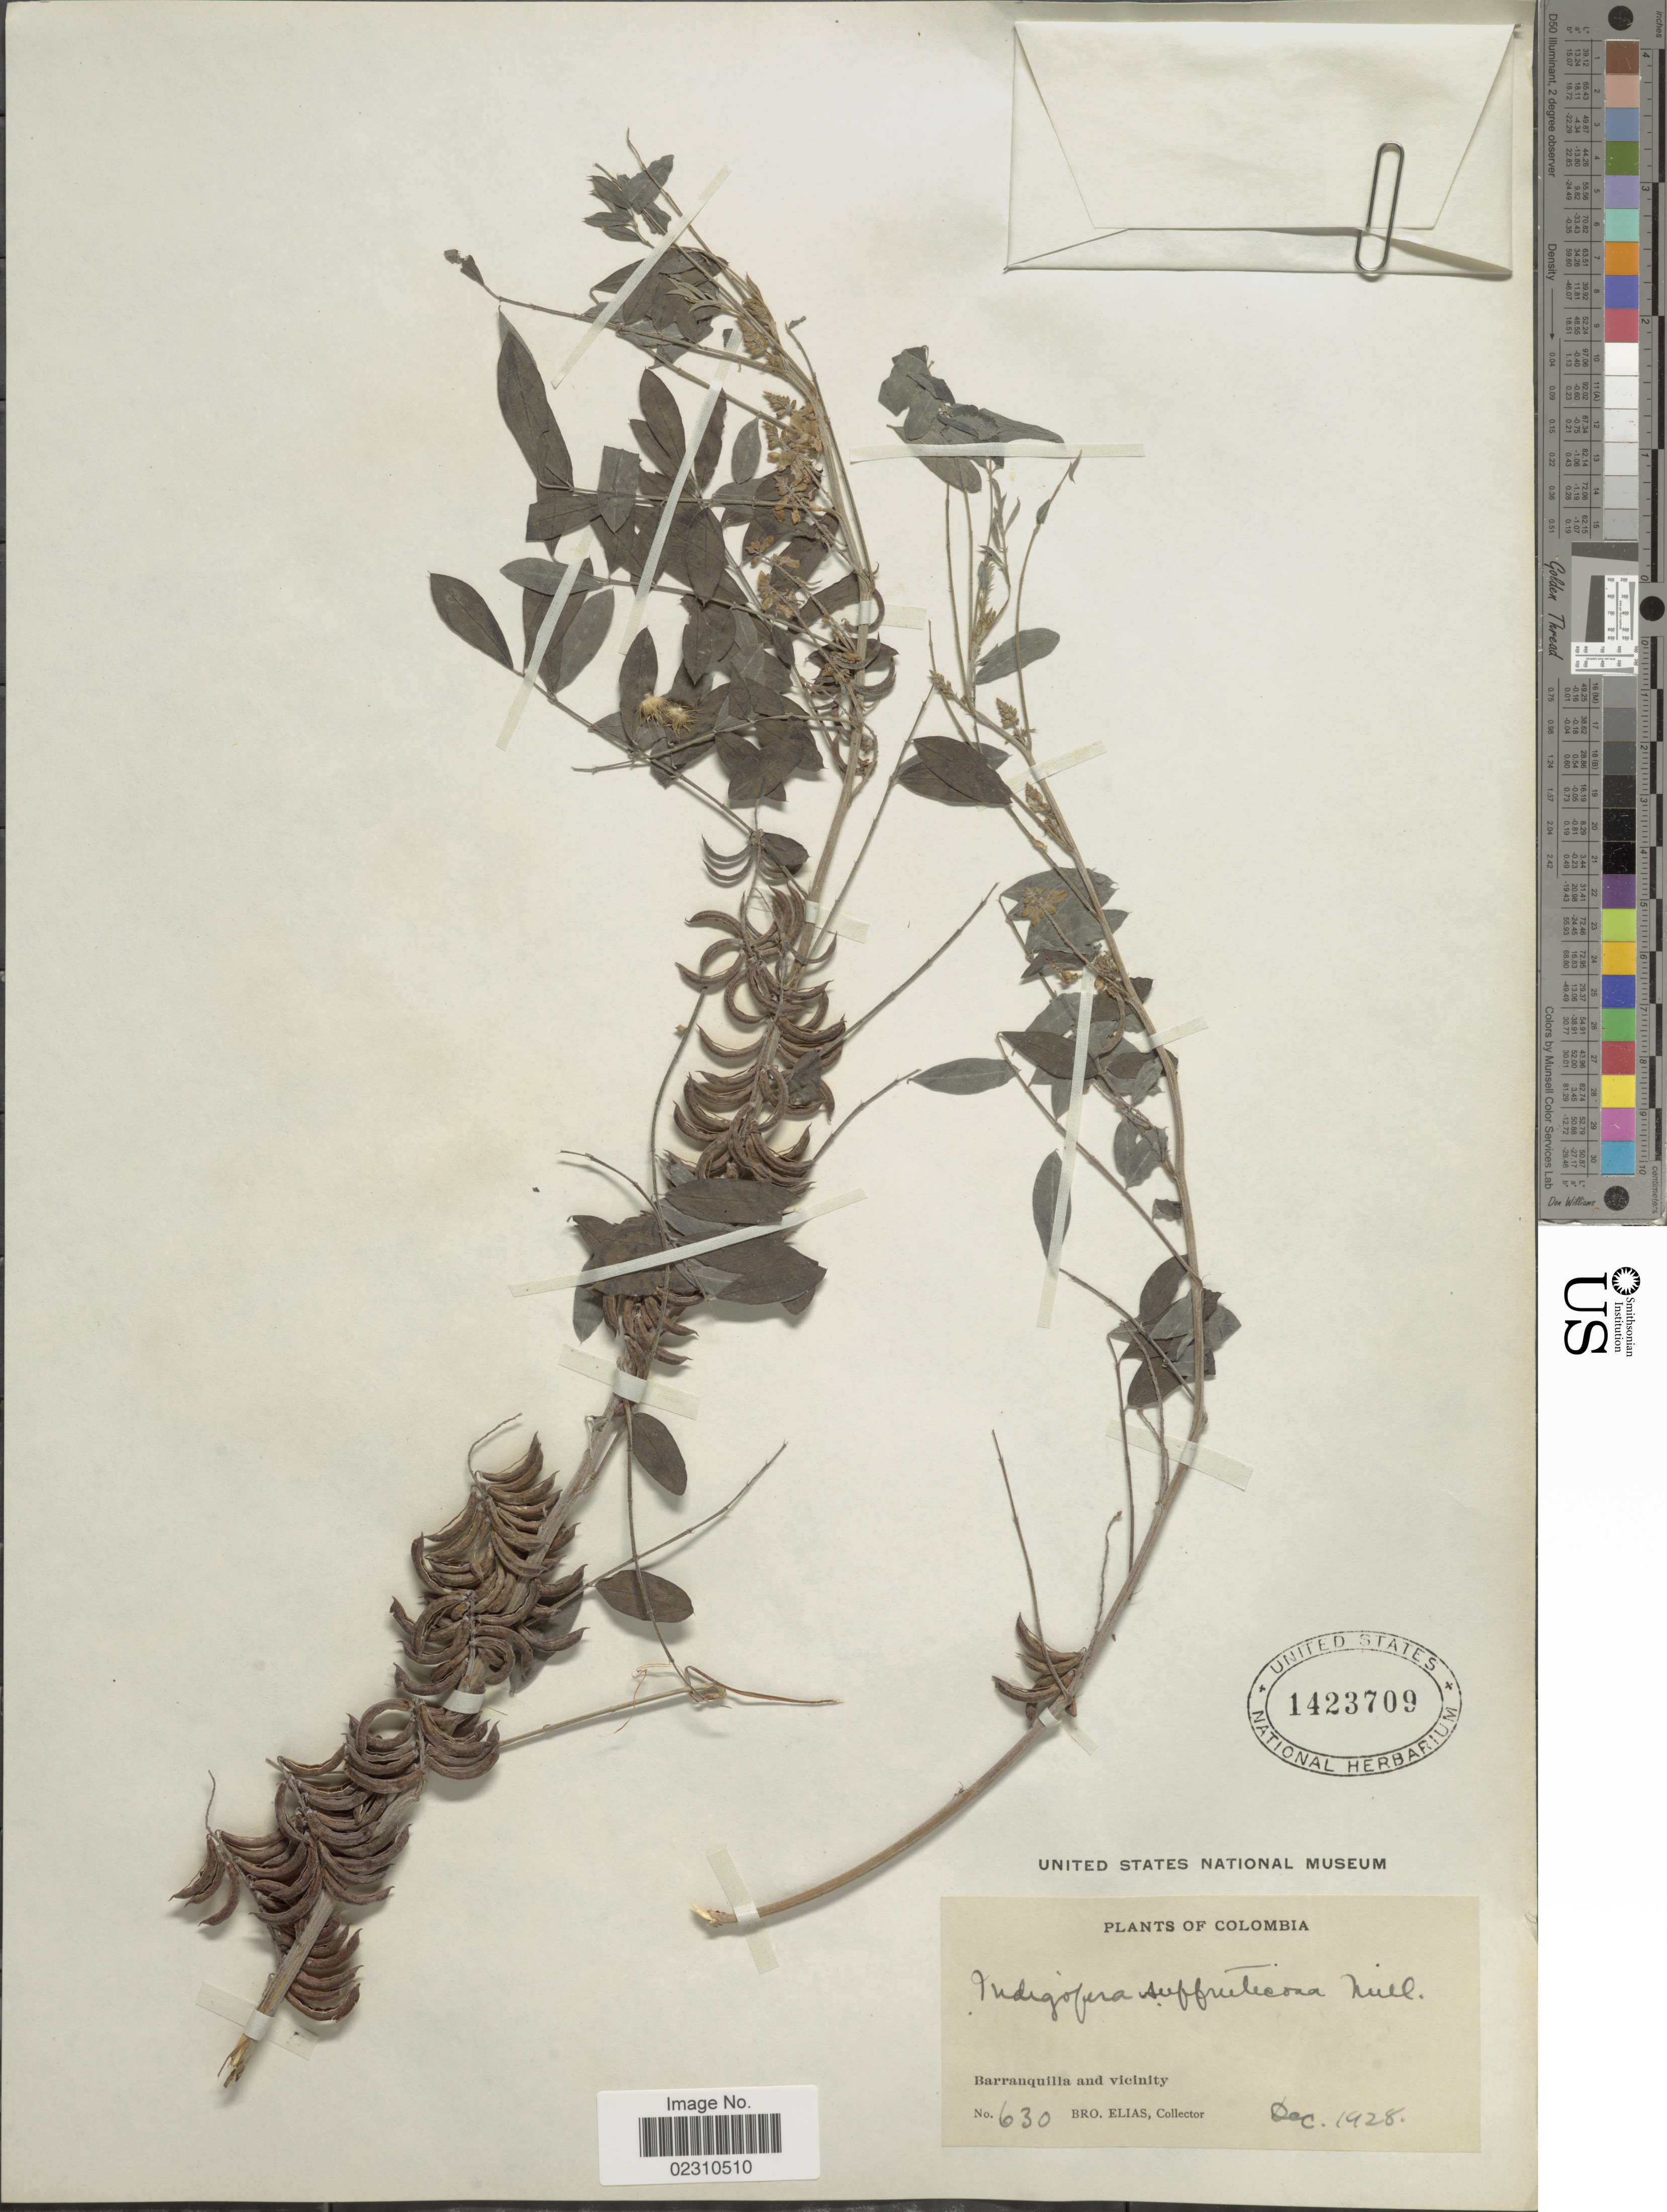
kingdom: Plantae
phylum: Tracheophyta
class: Magnoliopsida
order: Fabales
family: Fabaceae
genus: Indigofera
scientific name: Indigofera suffruticosa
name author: Mill.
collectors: Bro. Elias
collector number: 630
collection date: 1928-12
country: Colombia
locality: Barranquilla and vicinity.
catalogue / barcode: US 1423709